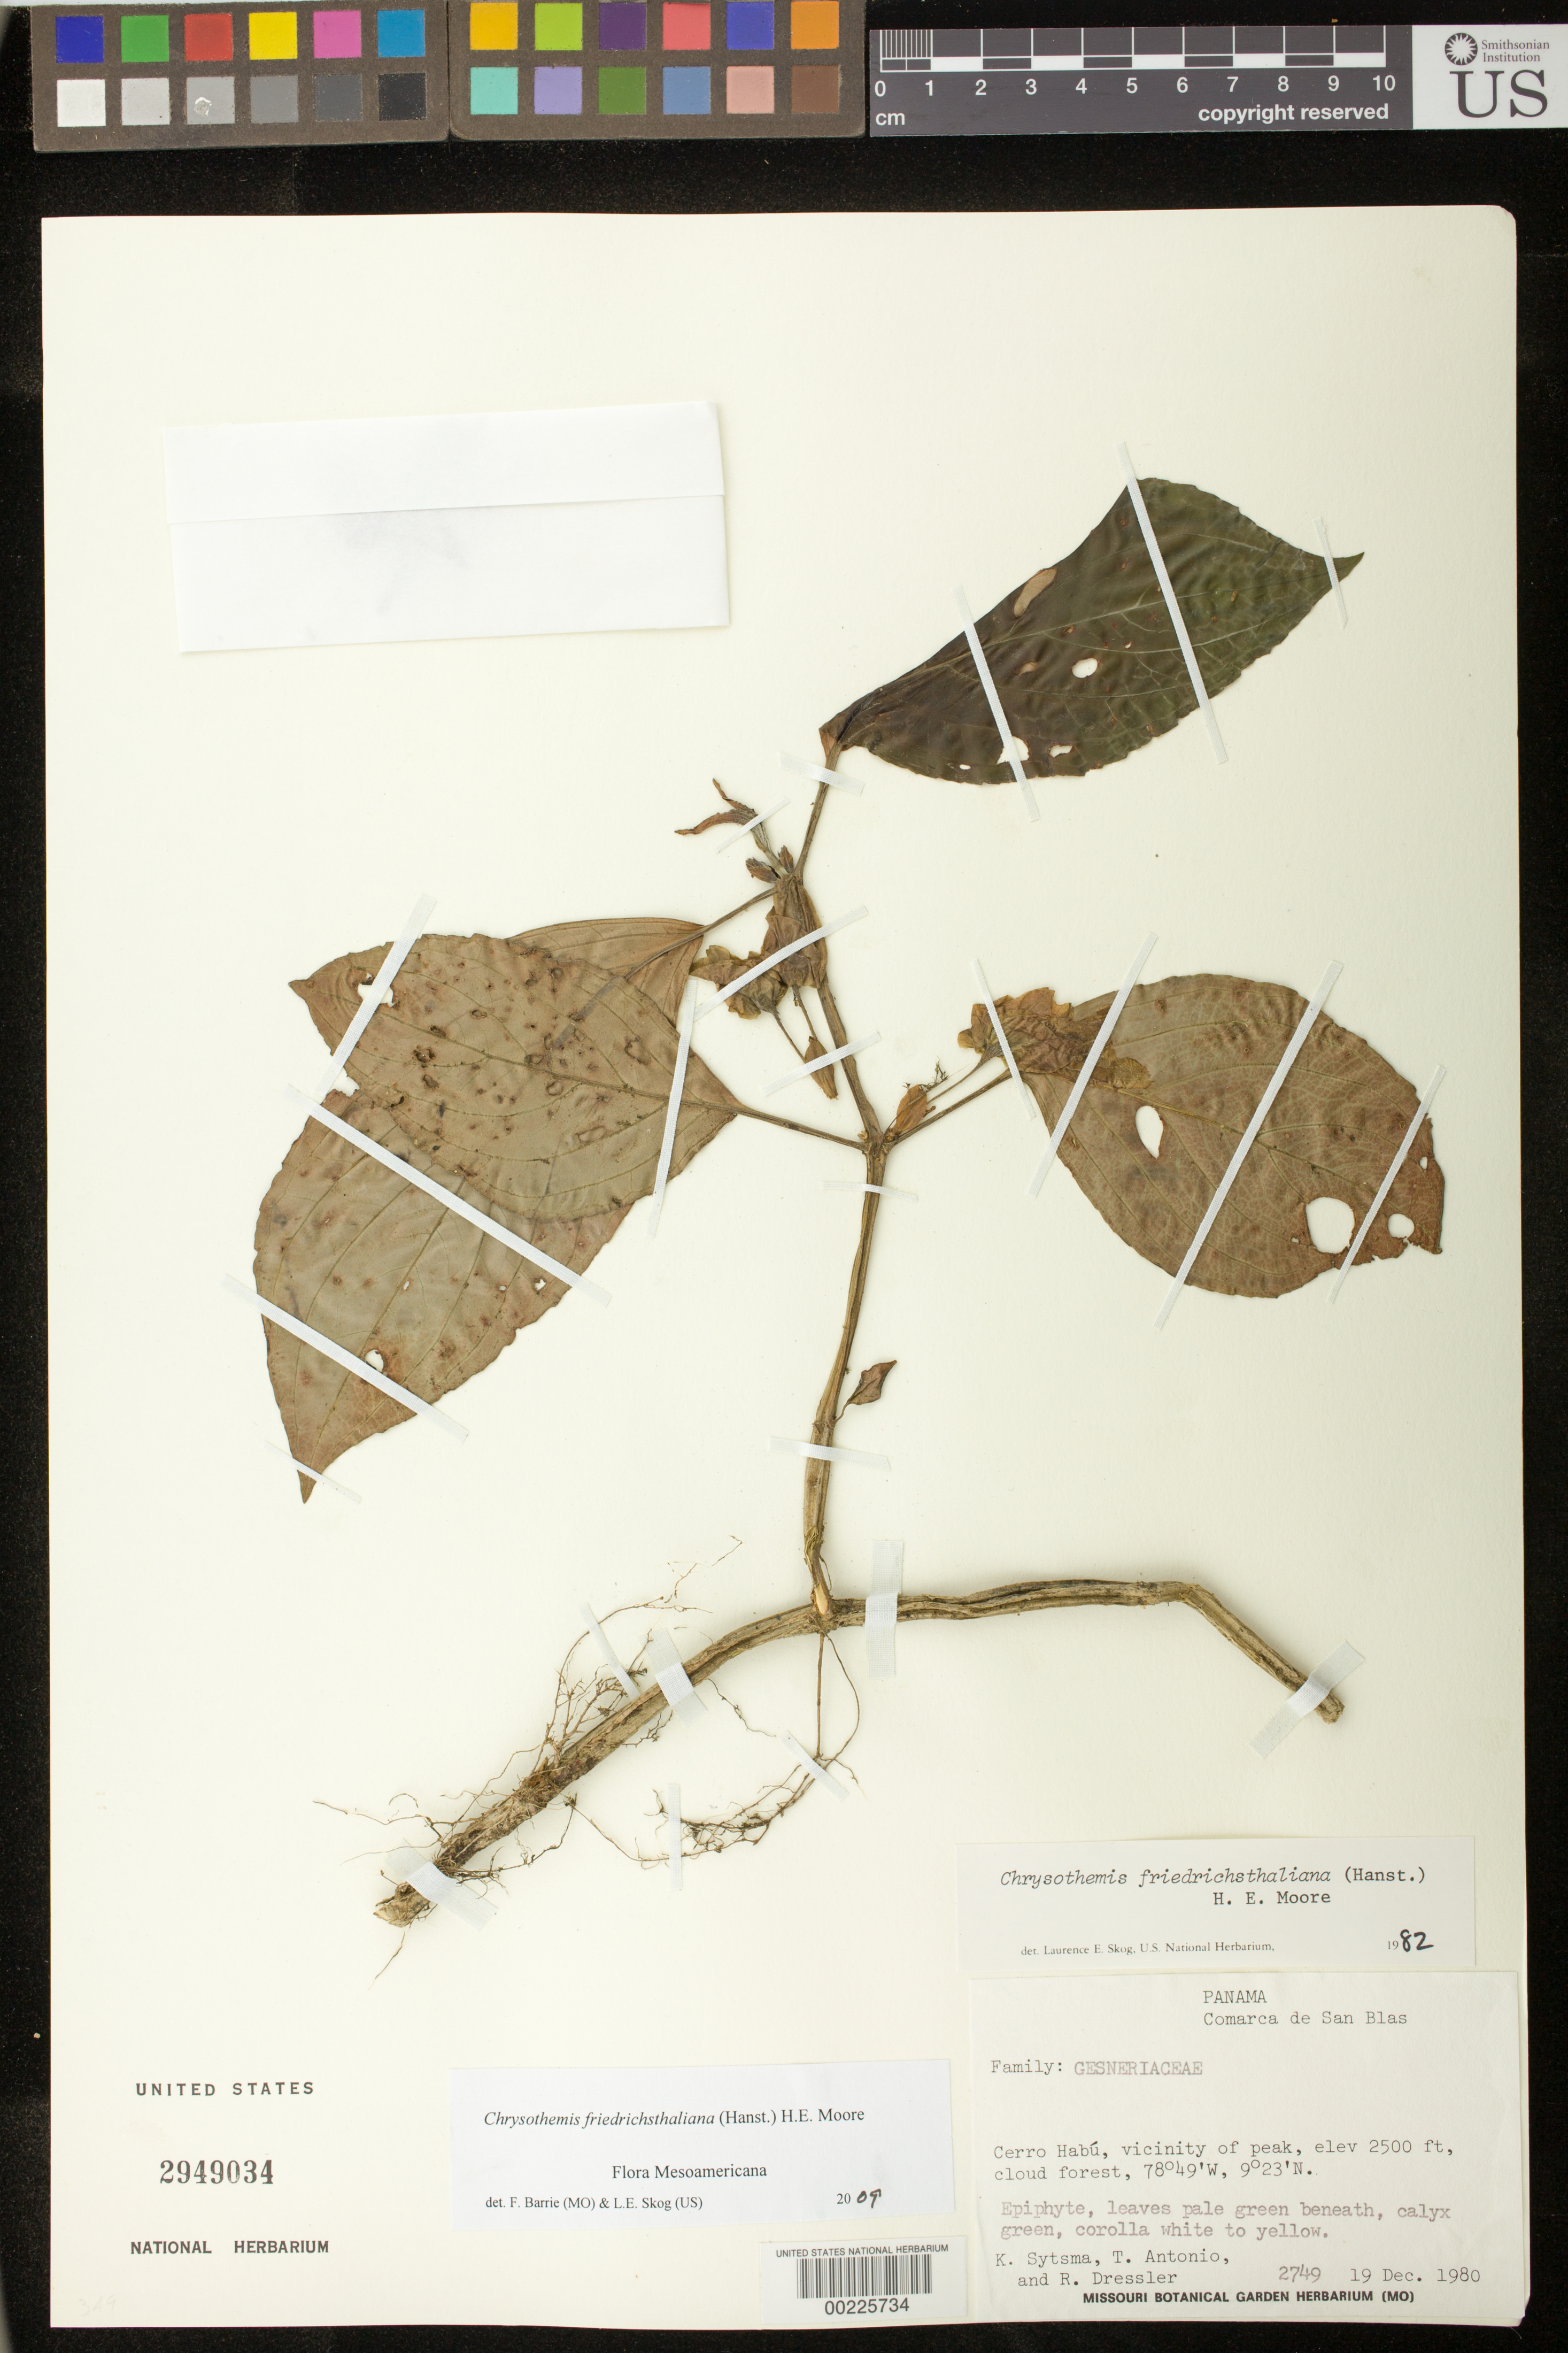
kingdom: Plantae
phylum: Tracheophyta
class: Magnoliopsida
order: Lamiales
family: Gesneriaceae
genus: Chrysothemis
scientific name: Chrysothemis friedrichsthaliana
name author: (Hanst.) H.E. Moore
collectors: K. J. Sytsma, T. Antonio & R. Dressler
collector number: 2749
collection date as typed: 19 Dec 1980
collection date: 1980-12-19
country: Panama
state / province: Kuna Yala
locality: Comarca de San Blas, Cerro Habu, vicinity of peak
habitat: Cloud forest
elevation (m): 762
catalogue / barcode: US 2949034